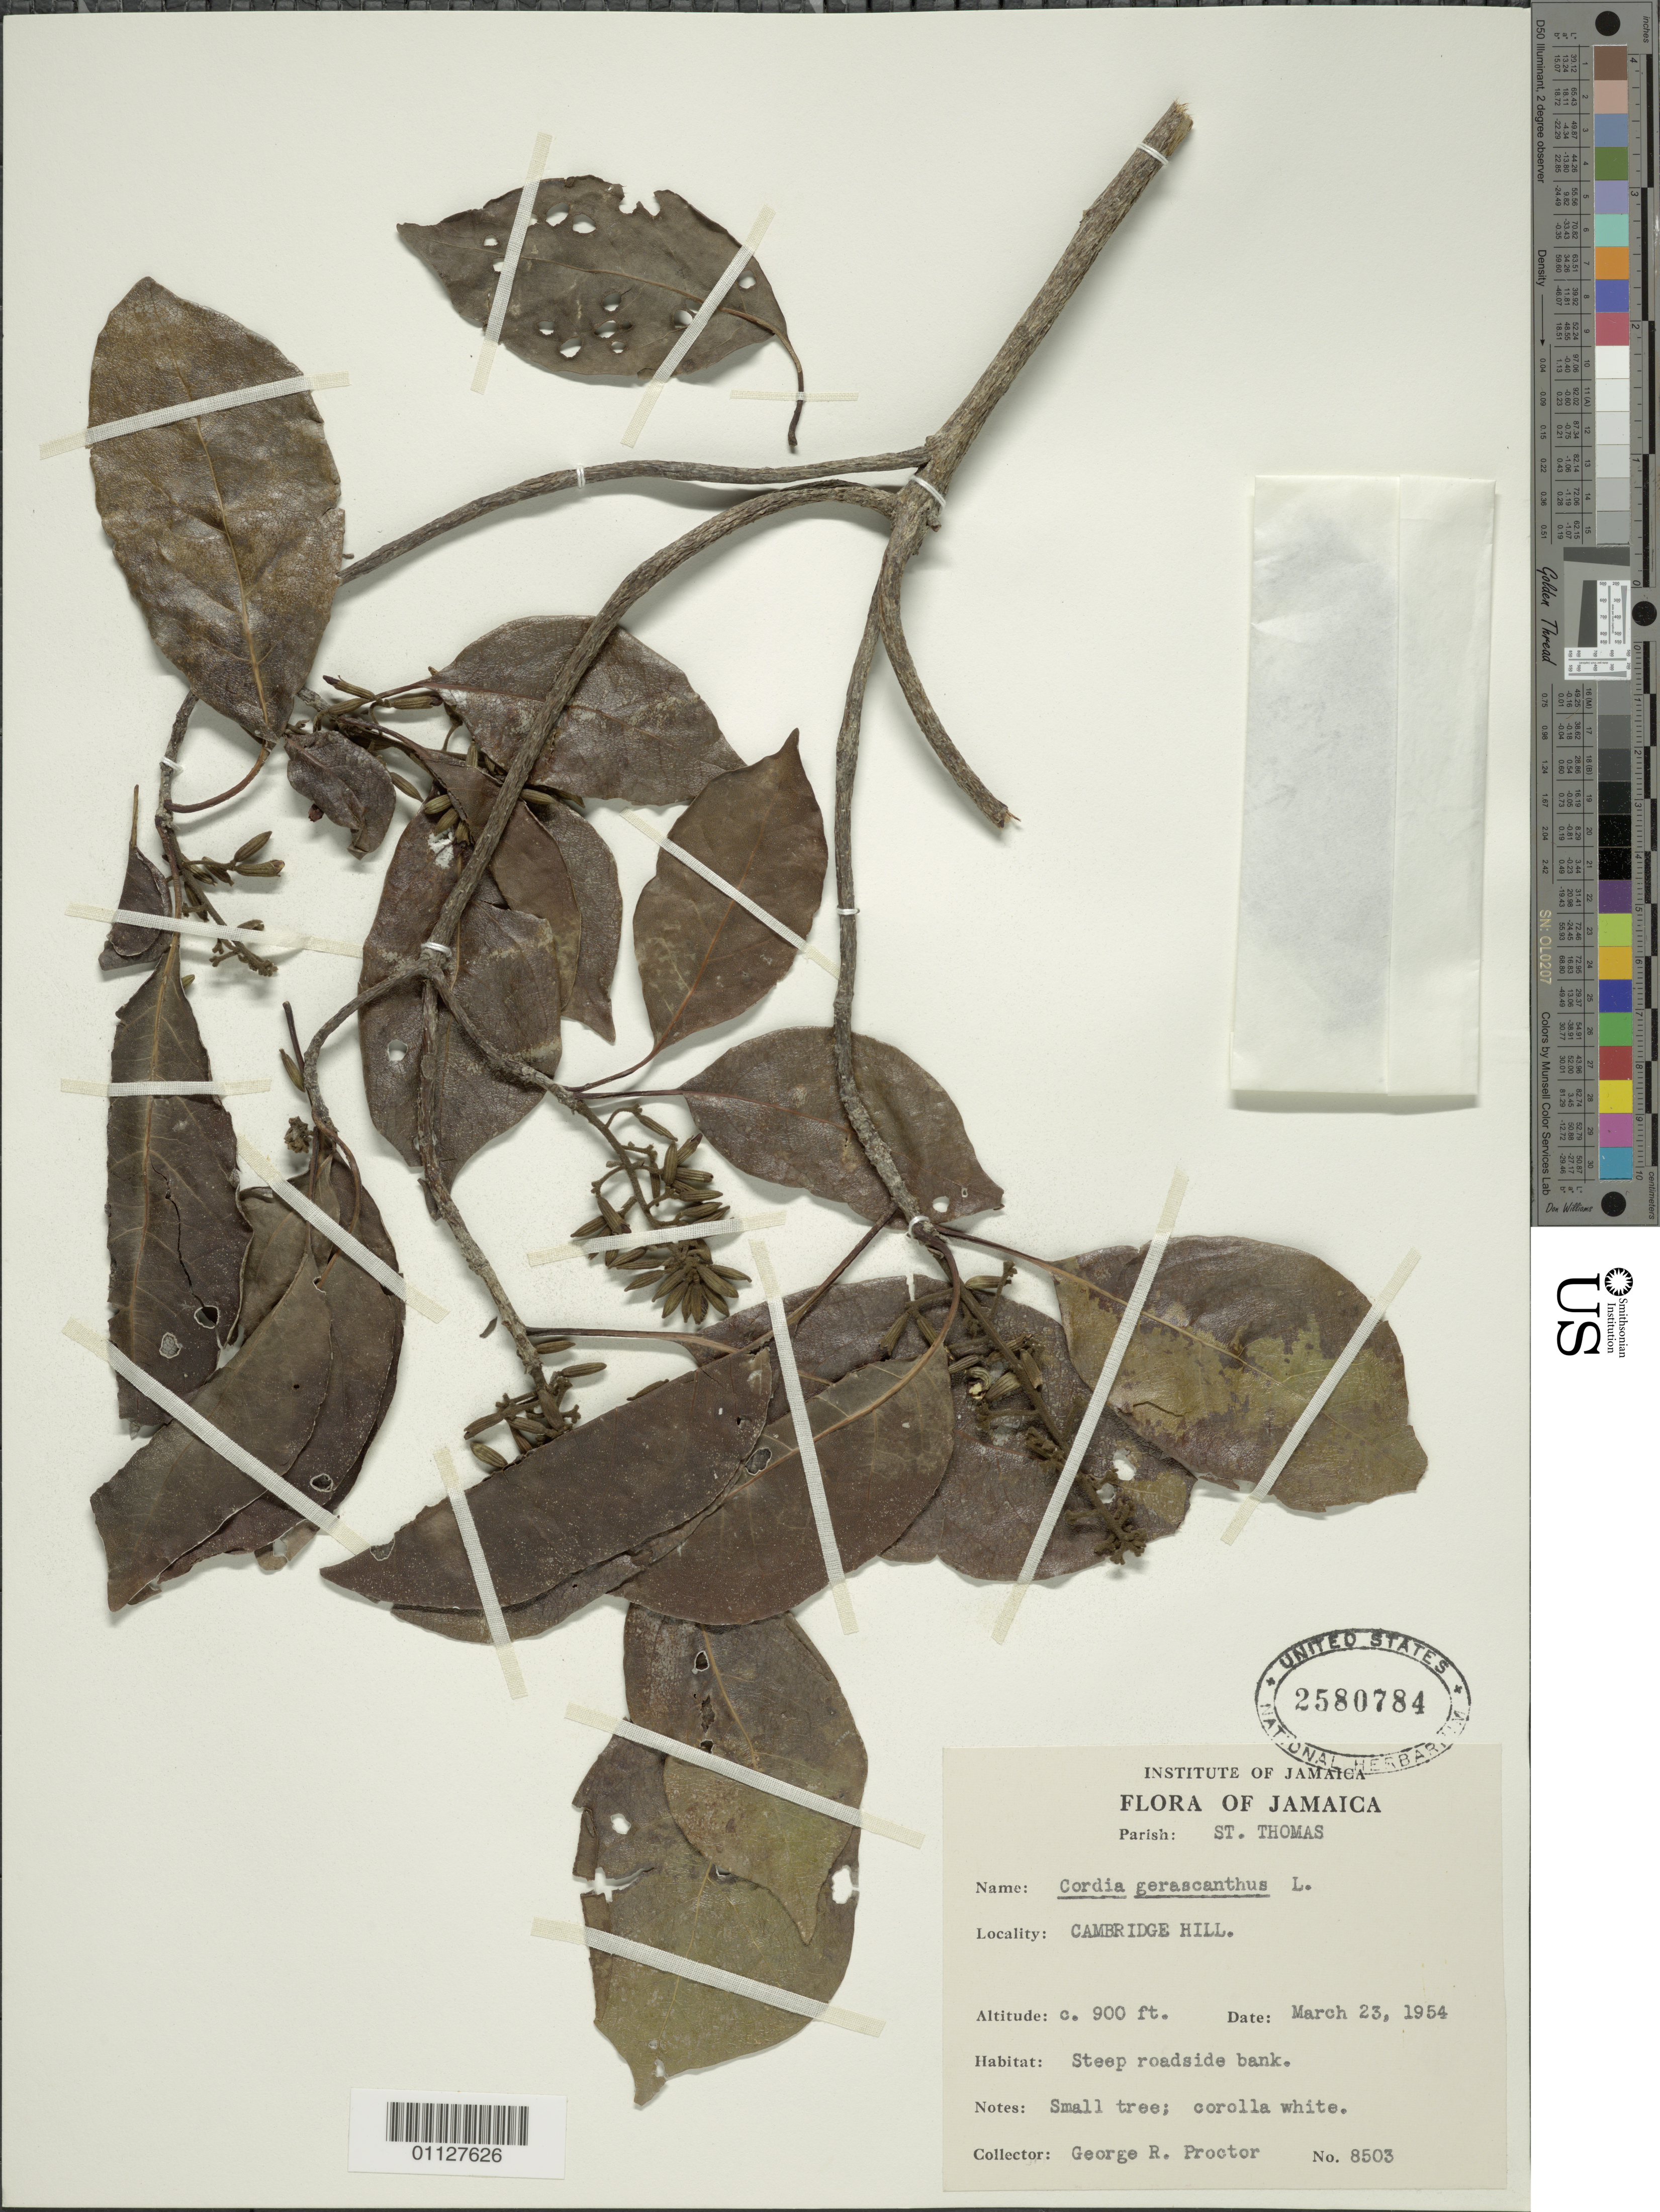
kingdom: Plantae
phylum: Tracheophyta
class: Magnoliopsida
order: Boraginales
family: Cordiaceae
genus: Cordia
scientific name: Cordia galeottiana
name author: A. Rich.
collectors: G. R. Proctor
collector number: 8503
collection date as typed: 23 Mar 1954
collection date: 1954-03-23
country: Jamaica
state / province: Saint Thomas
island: Jamaica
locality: Cambridge Hill. Steep roadside bank.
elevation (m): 274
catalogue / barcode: US 2580784